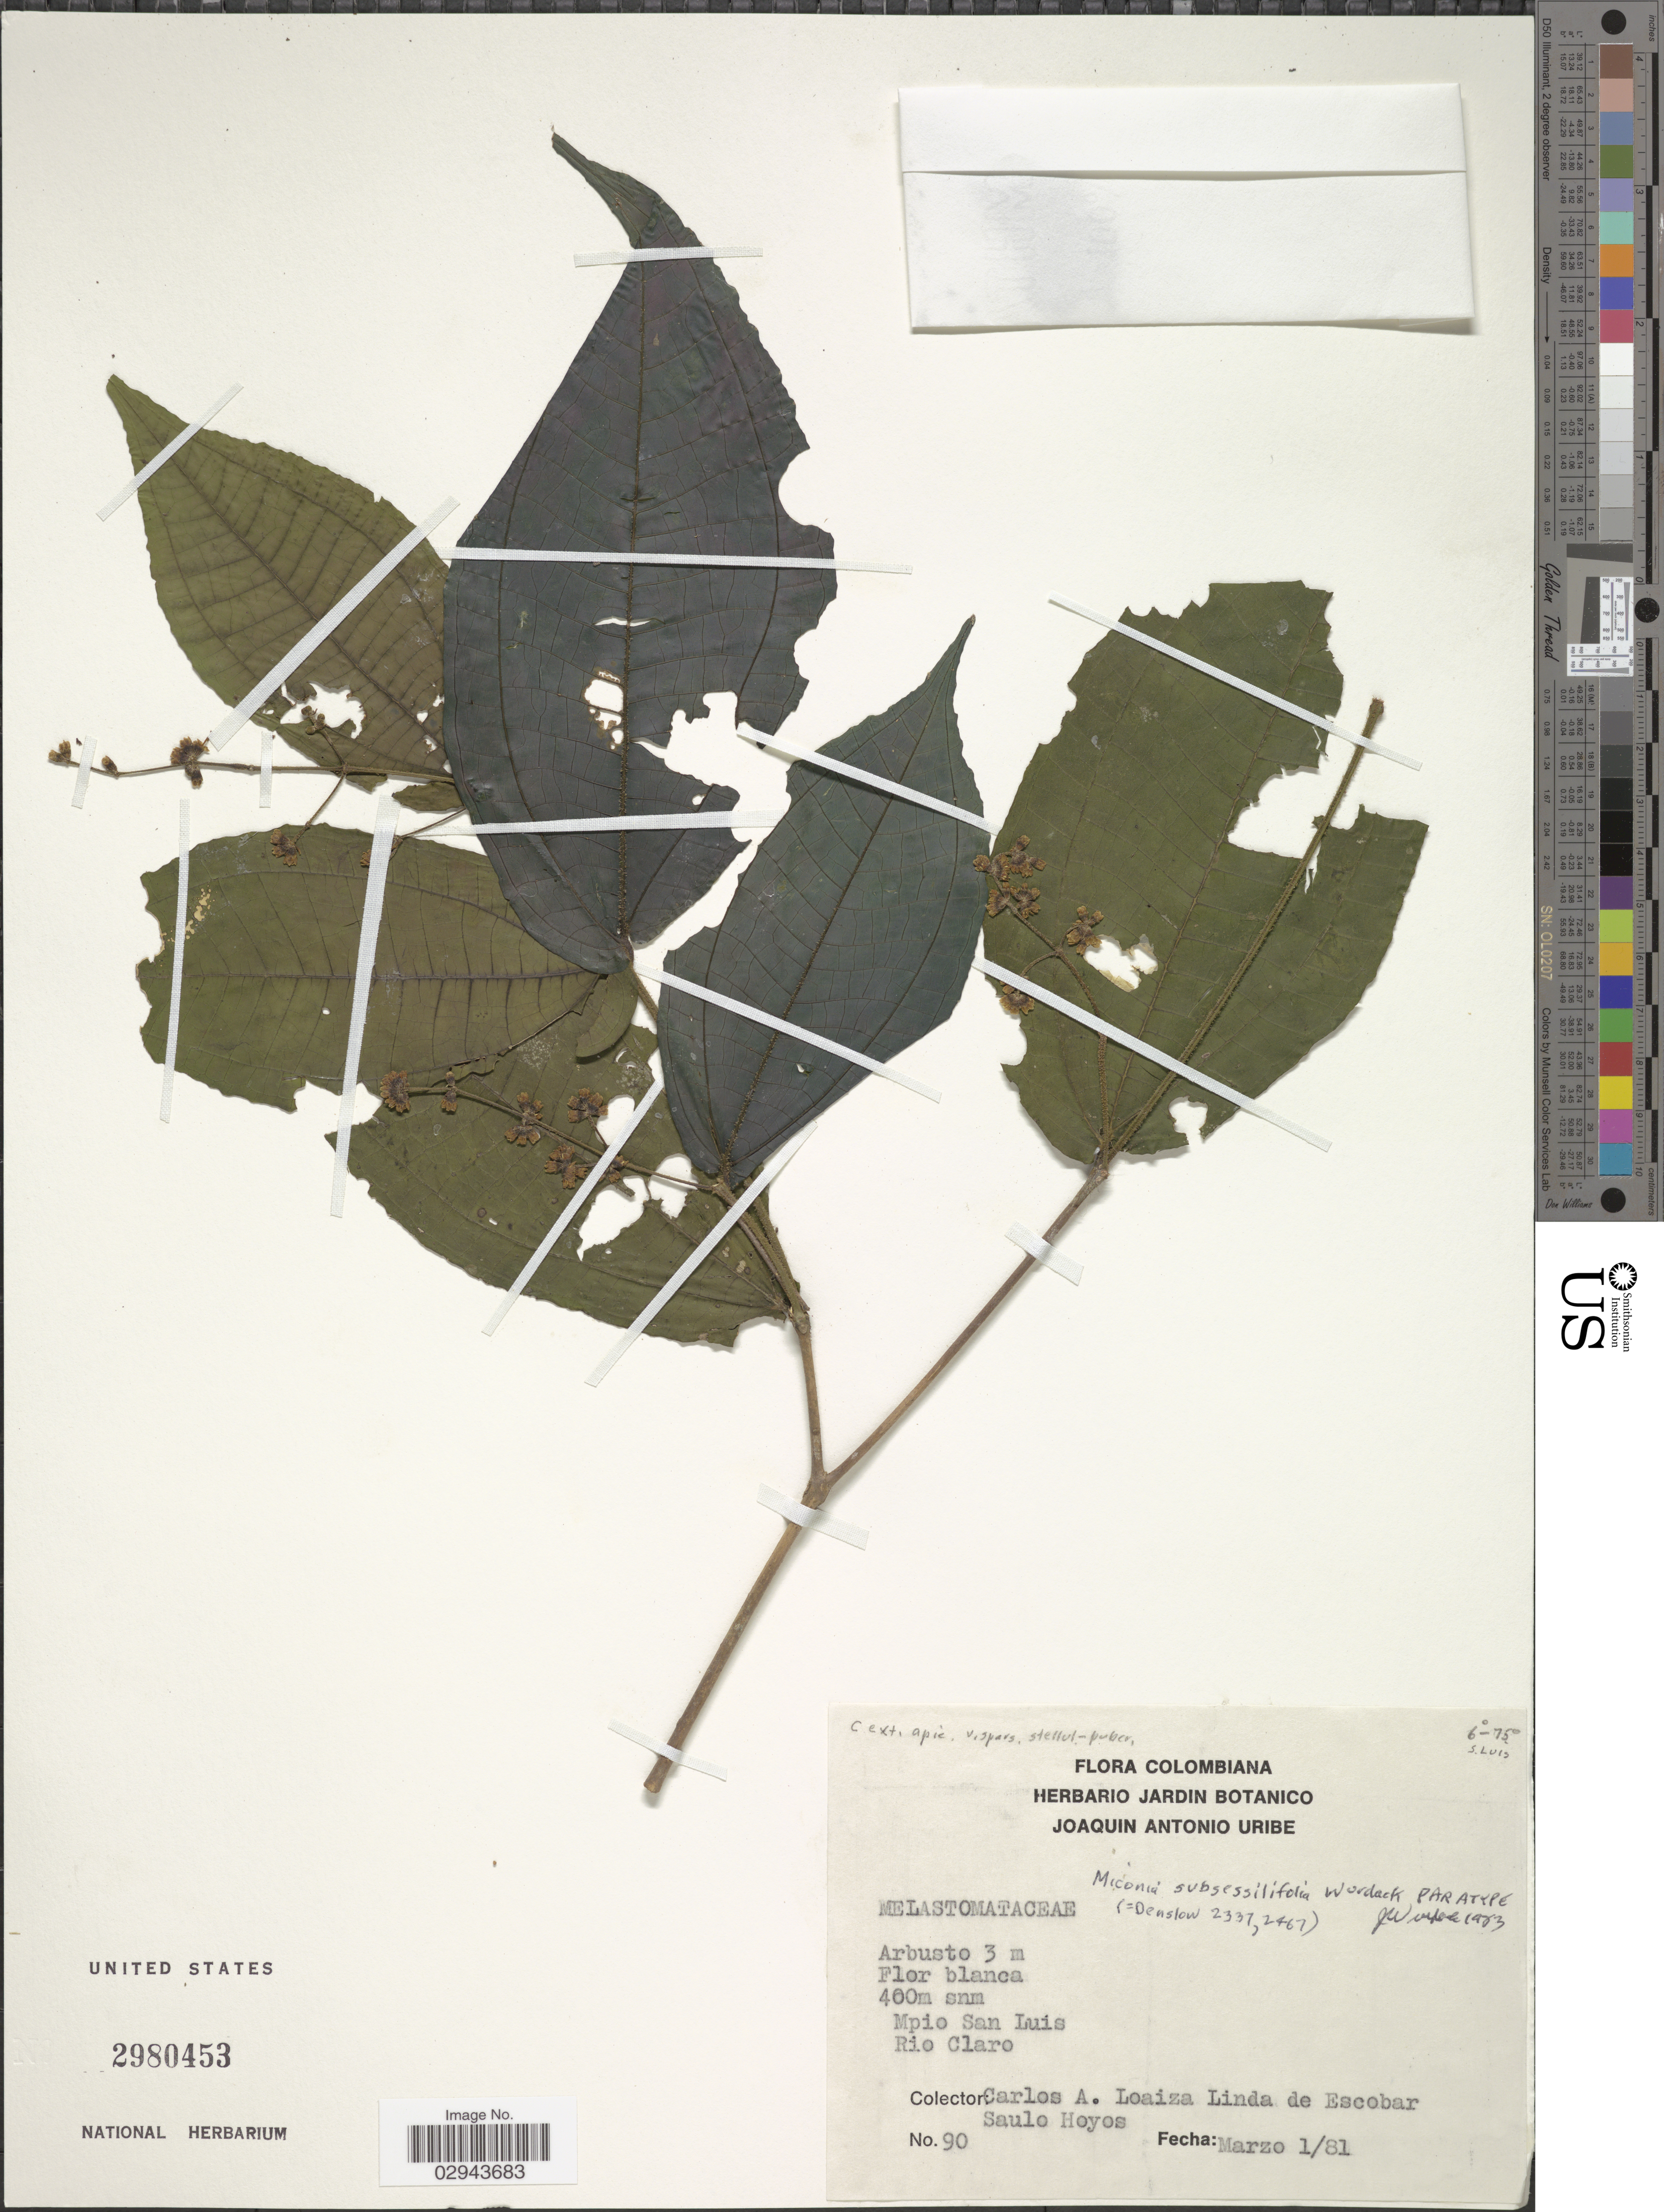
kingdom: Plantae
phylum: Tracheophyta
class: Magnoliopsida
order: Myrtales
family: Melastomataceae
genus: Miconia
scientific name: Miconia subsessilifolia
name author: Wurdack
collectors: C. Loaiza P., S. E. Hoyos & L. K. de Escobar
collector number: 90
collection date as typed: Transcribed d/m/y: 1/3/81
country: Colombia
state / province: Antioquia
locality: Mpio San Luis. Rio Claro. Colombiana.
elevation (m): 400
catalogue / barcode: US 2980453